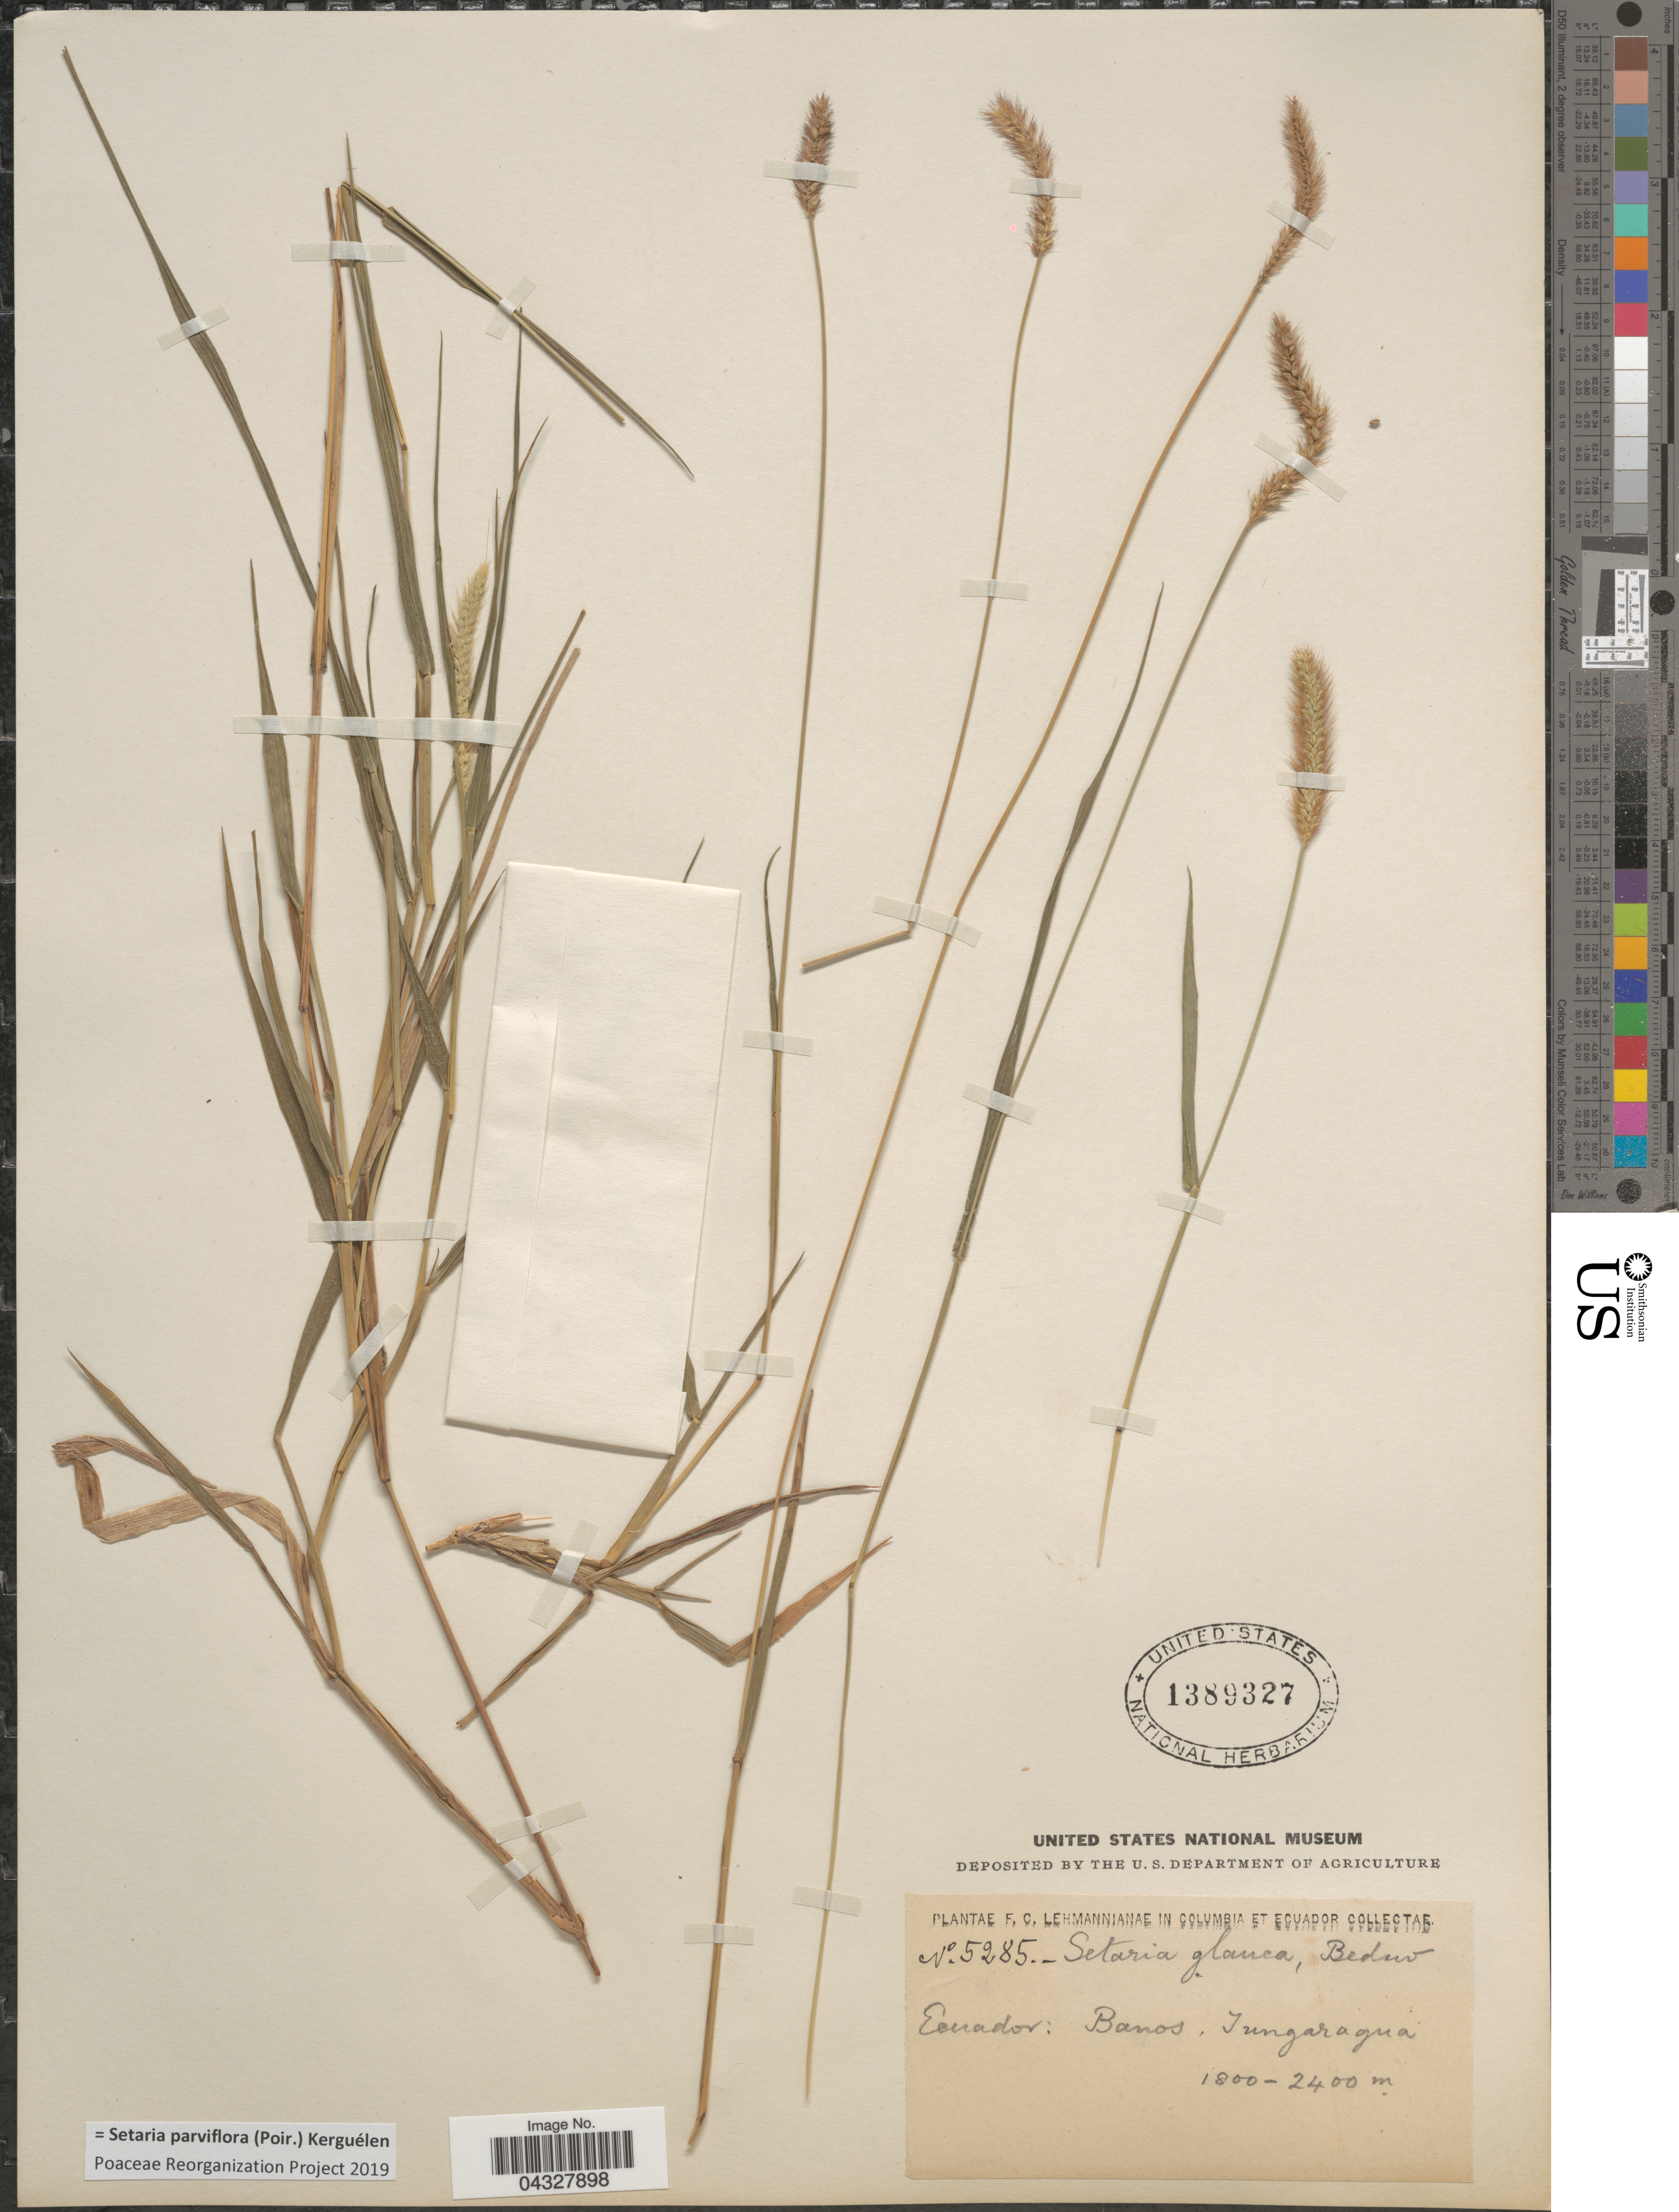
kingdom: Plantae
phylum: Tracheophyta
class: Liliopsida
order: Poales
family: Poaceae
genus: Setaria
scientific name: Setaria parviflora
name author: (Poir.) Kerguélen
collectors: F. C. Lehmann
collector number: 5285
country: Ecuador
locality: Banos, Tungaragua.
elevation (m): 1800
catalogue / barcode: US 1389327